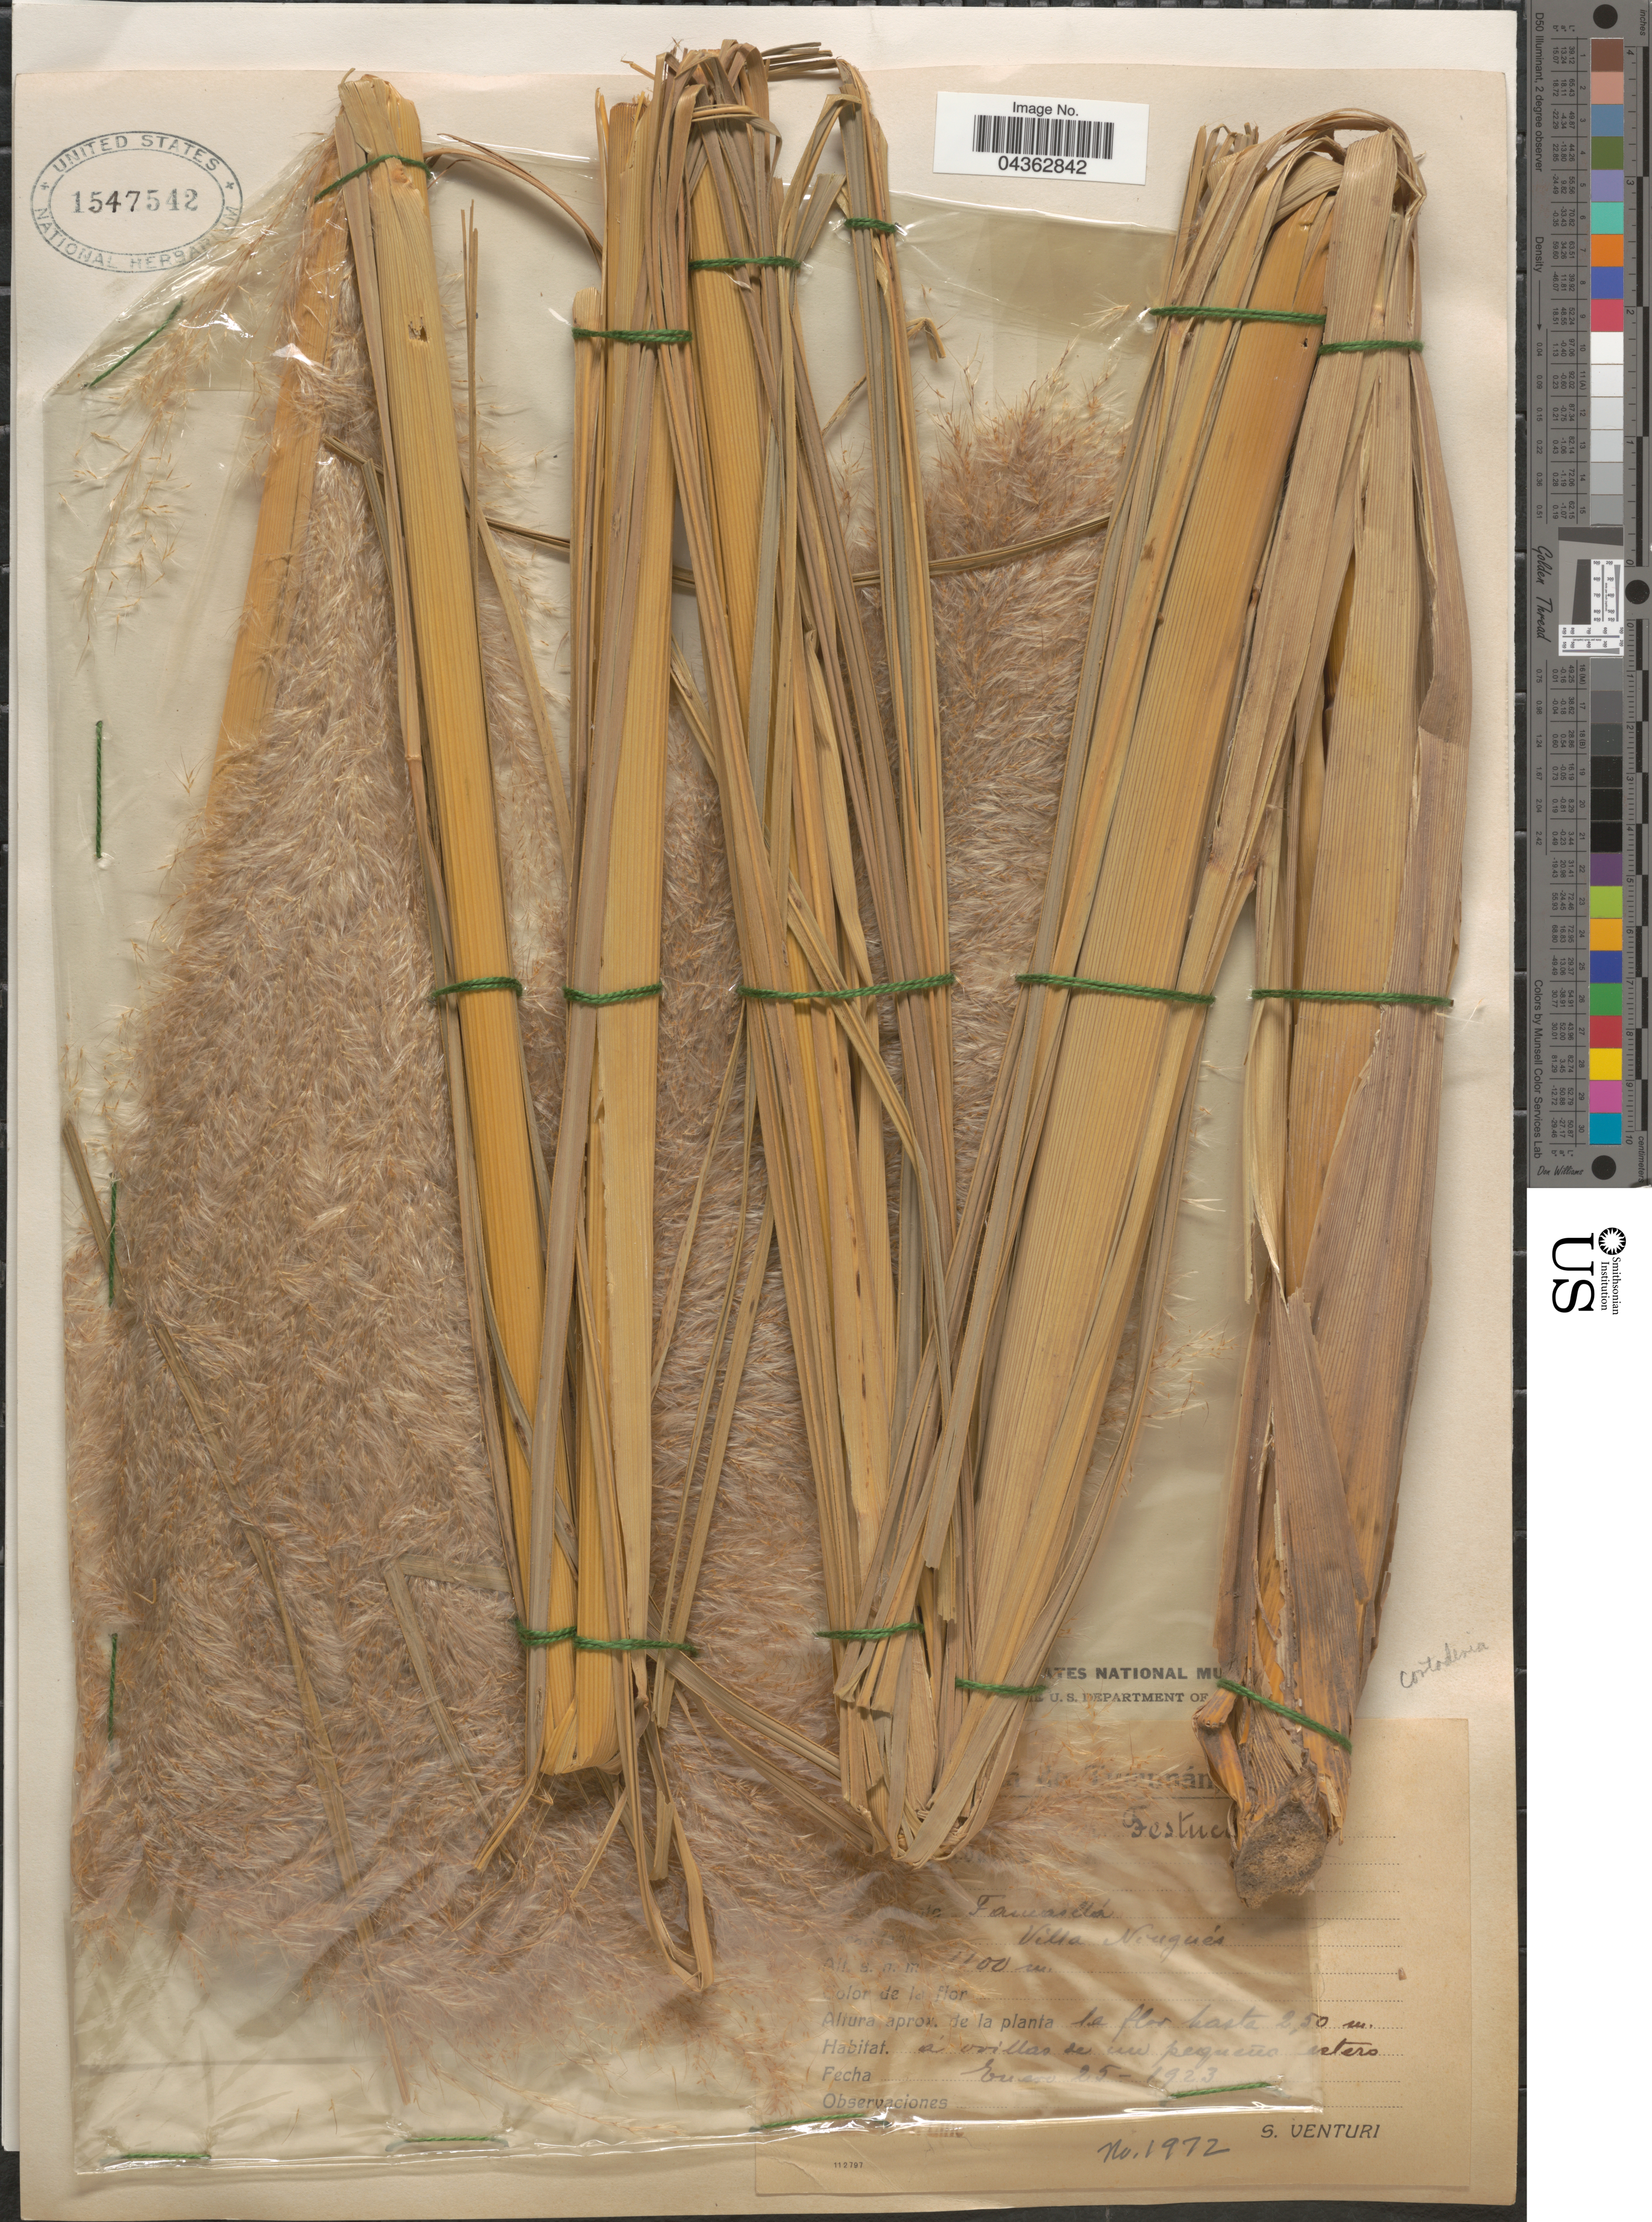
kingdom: Plantae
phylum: Tracheophyta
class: Liliopsida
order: Poales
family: Poaceae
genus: Cortaderia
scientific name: Cortaderia selloana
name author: (Schult. & Schult. f.) Asch. & Graebn.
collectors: S. Venturi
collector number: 1972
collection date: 1923-01-25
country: Argentina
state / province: Tucuman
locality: Villa Nougués.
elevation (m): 1100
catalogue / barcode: US 1547542